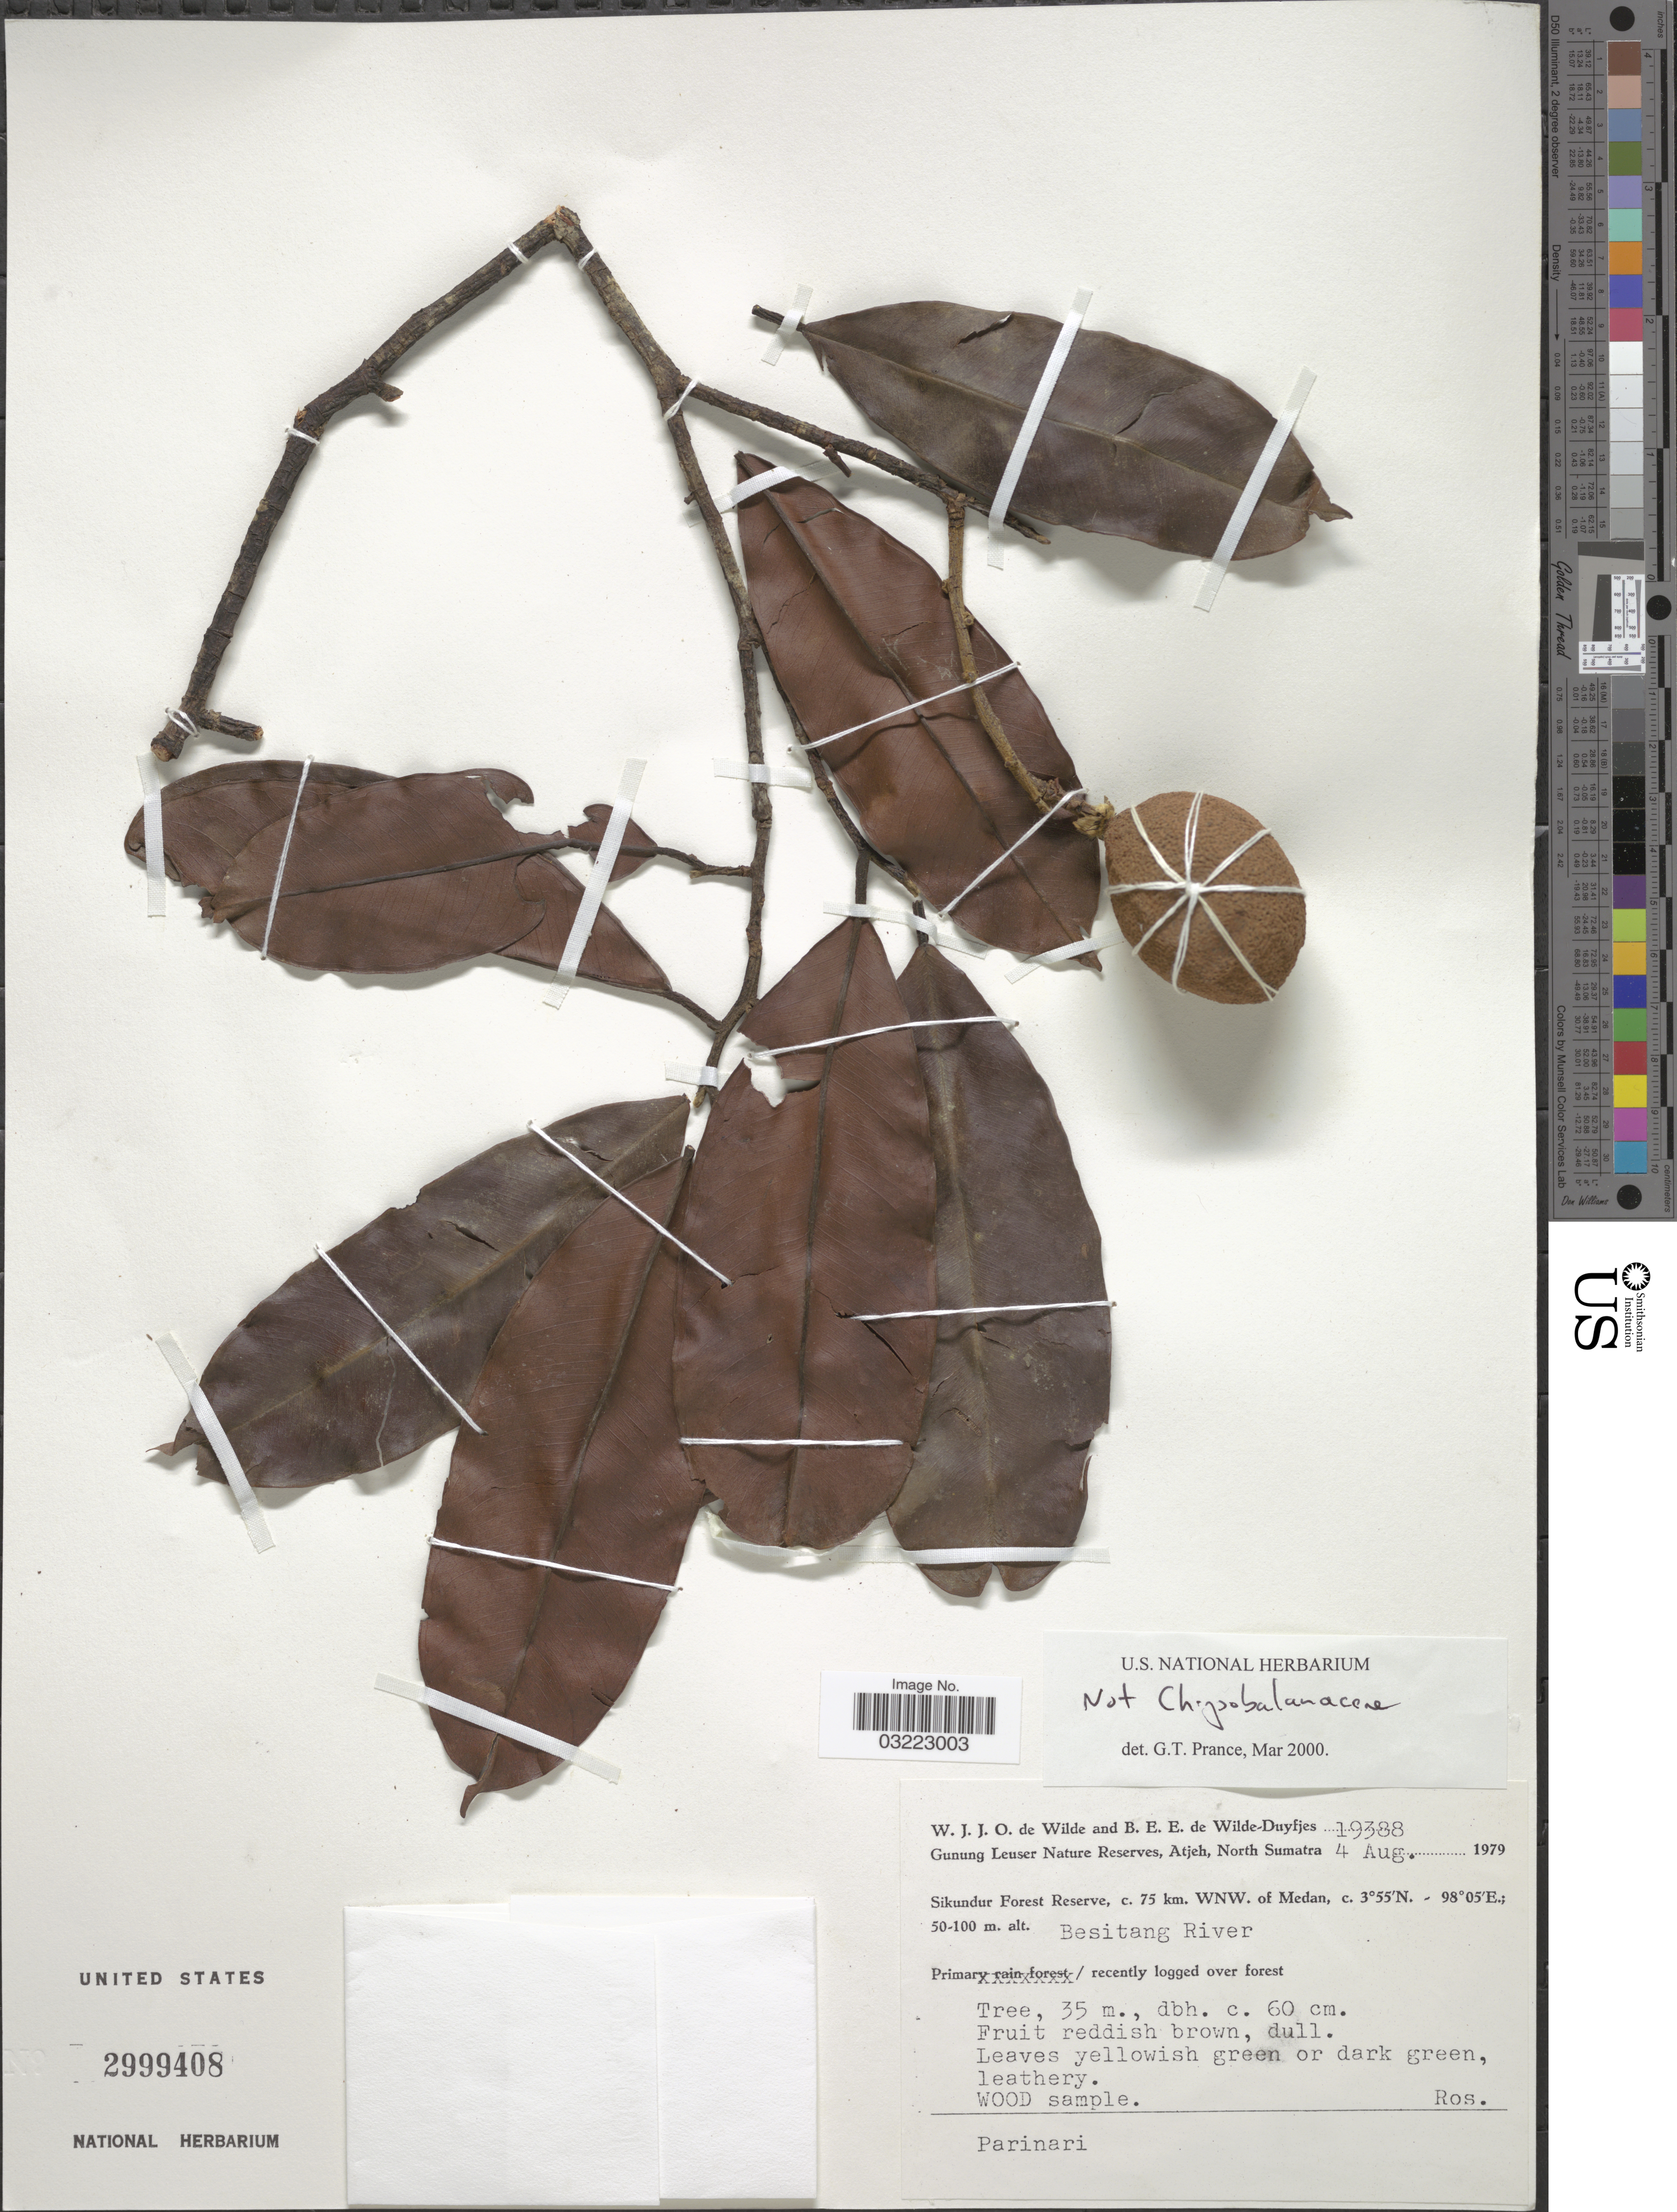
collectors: W. J. de Wilde & B. E. de Wilde-Duyfjes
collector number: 19388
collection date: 1979-08-04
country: Indonesia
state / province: Sumatra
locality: Gunung Leuser Nature Reserve, Atjeh, North Sumatra. Sikunder Forest Reserve, c. 75 km. WNW. of Medan.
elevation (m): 50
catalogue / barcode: US 2999408